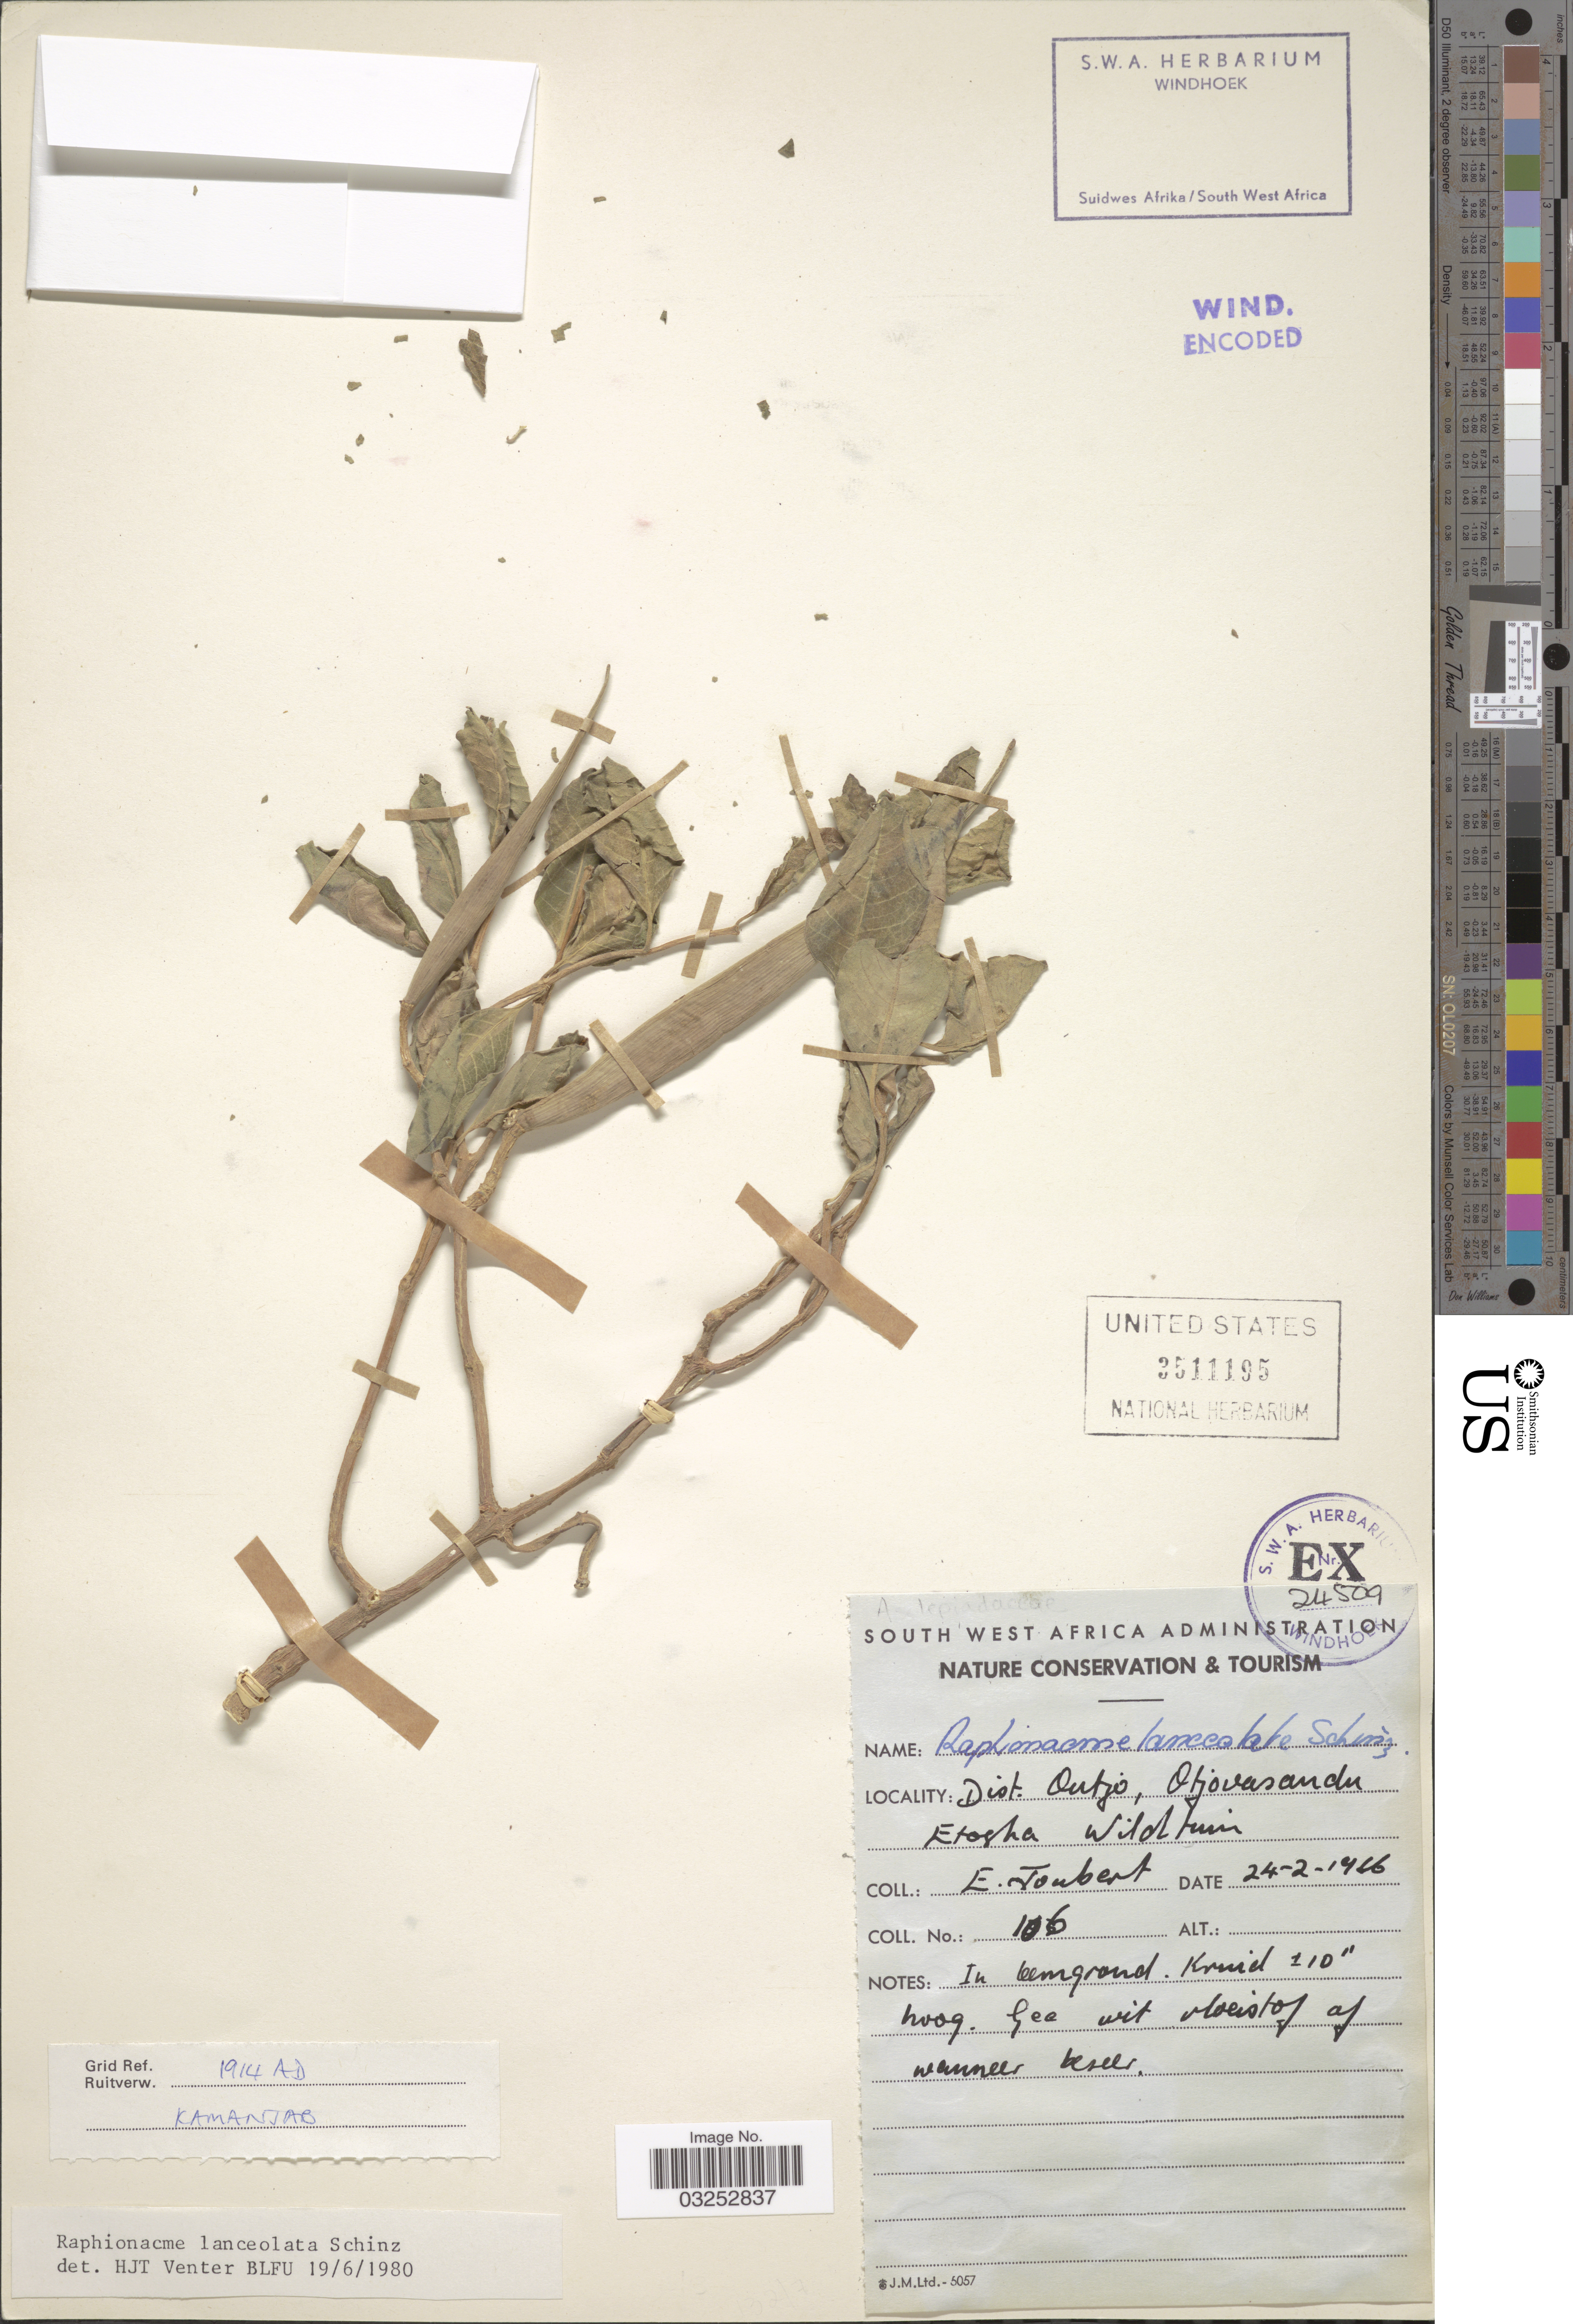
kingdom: Plantae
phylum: Tracheophyta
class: Magnoliopsida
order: Gentianales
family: Apocynaceae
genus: Raphionacme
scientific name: Raphionacme lanceolata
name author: Schinz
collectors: E. Joubert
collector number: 106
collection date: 1926-02-24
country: Namibia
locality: Dist. Outjo, Otjovasandu, Etosha Wildtuin.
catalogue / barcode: US 3511195